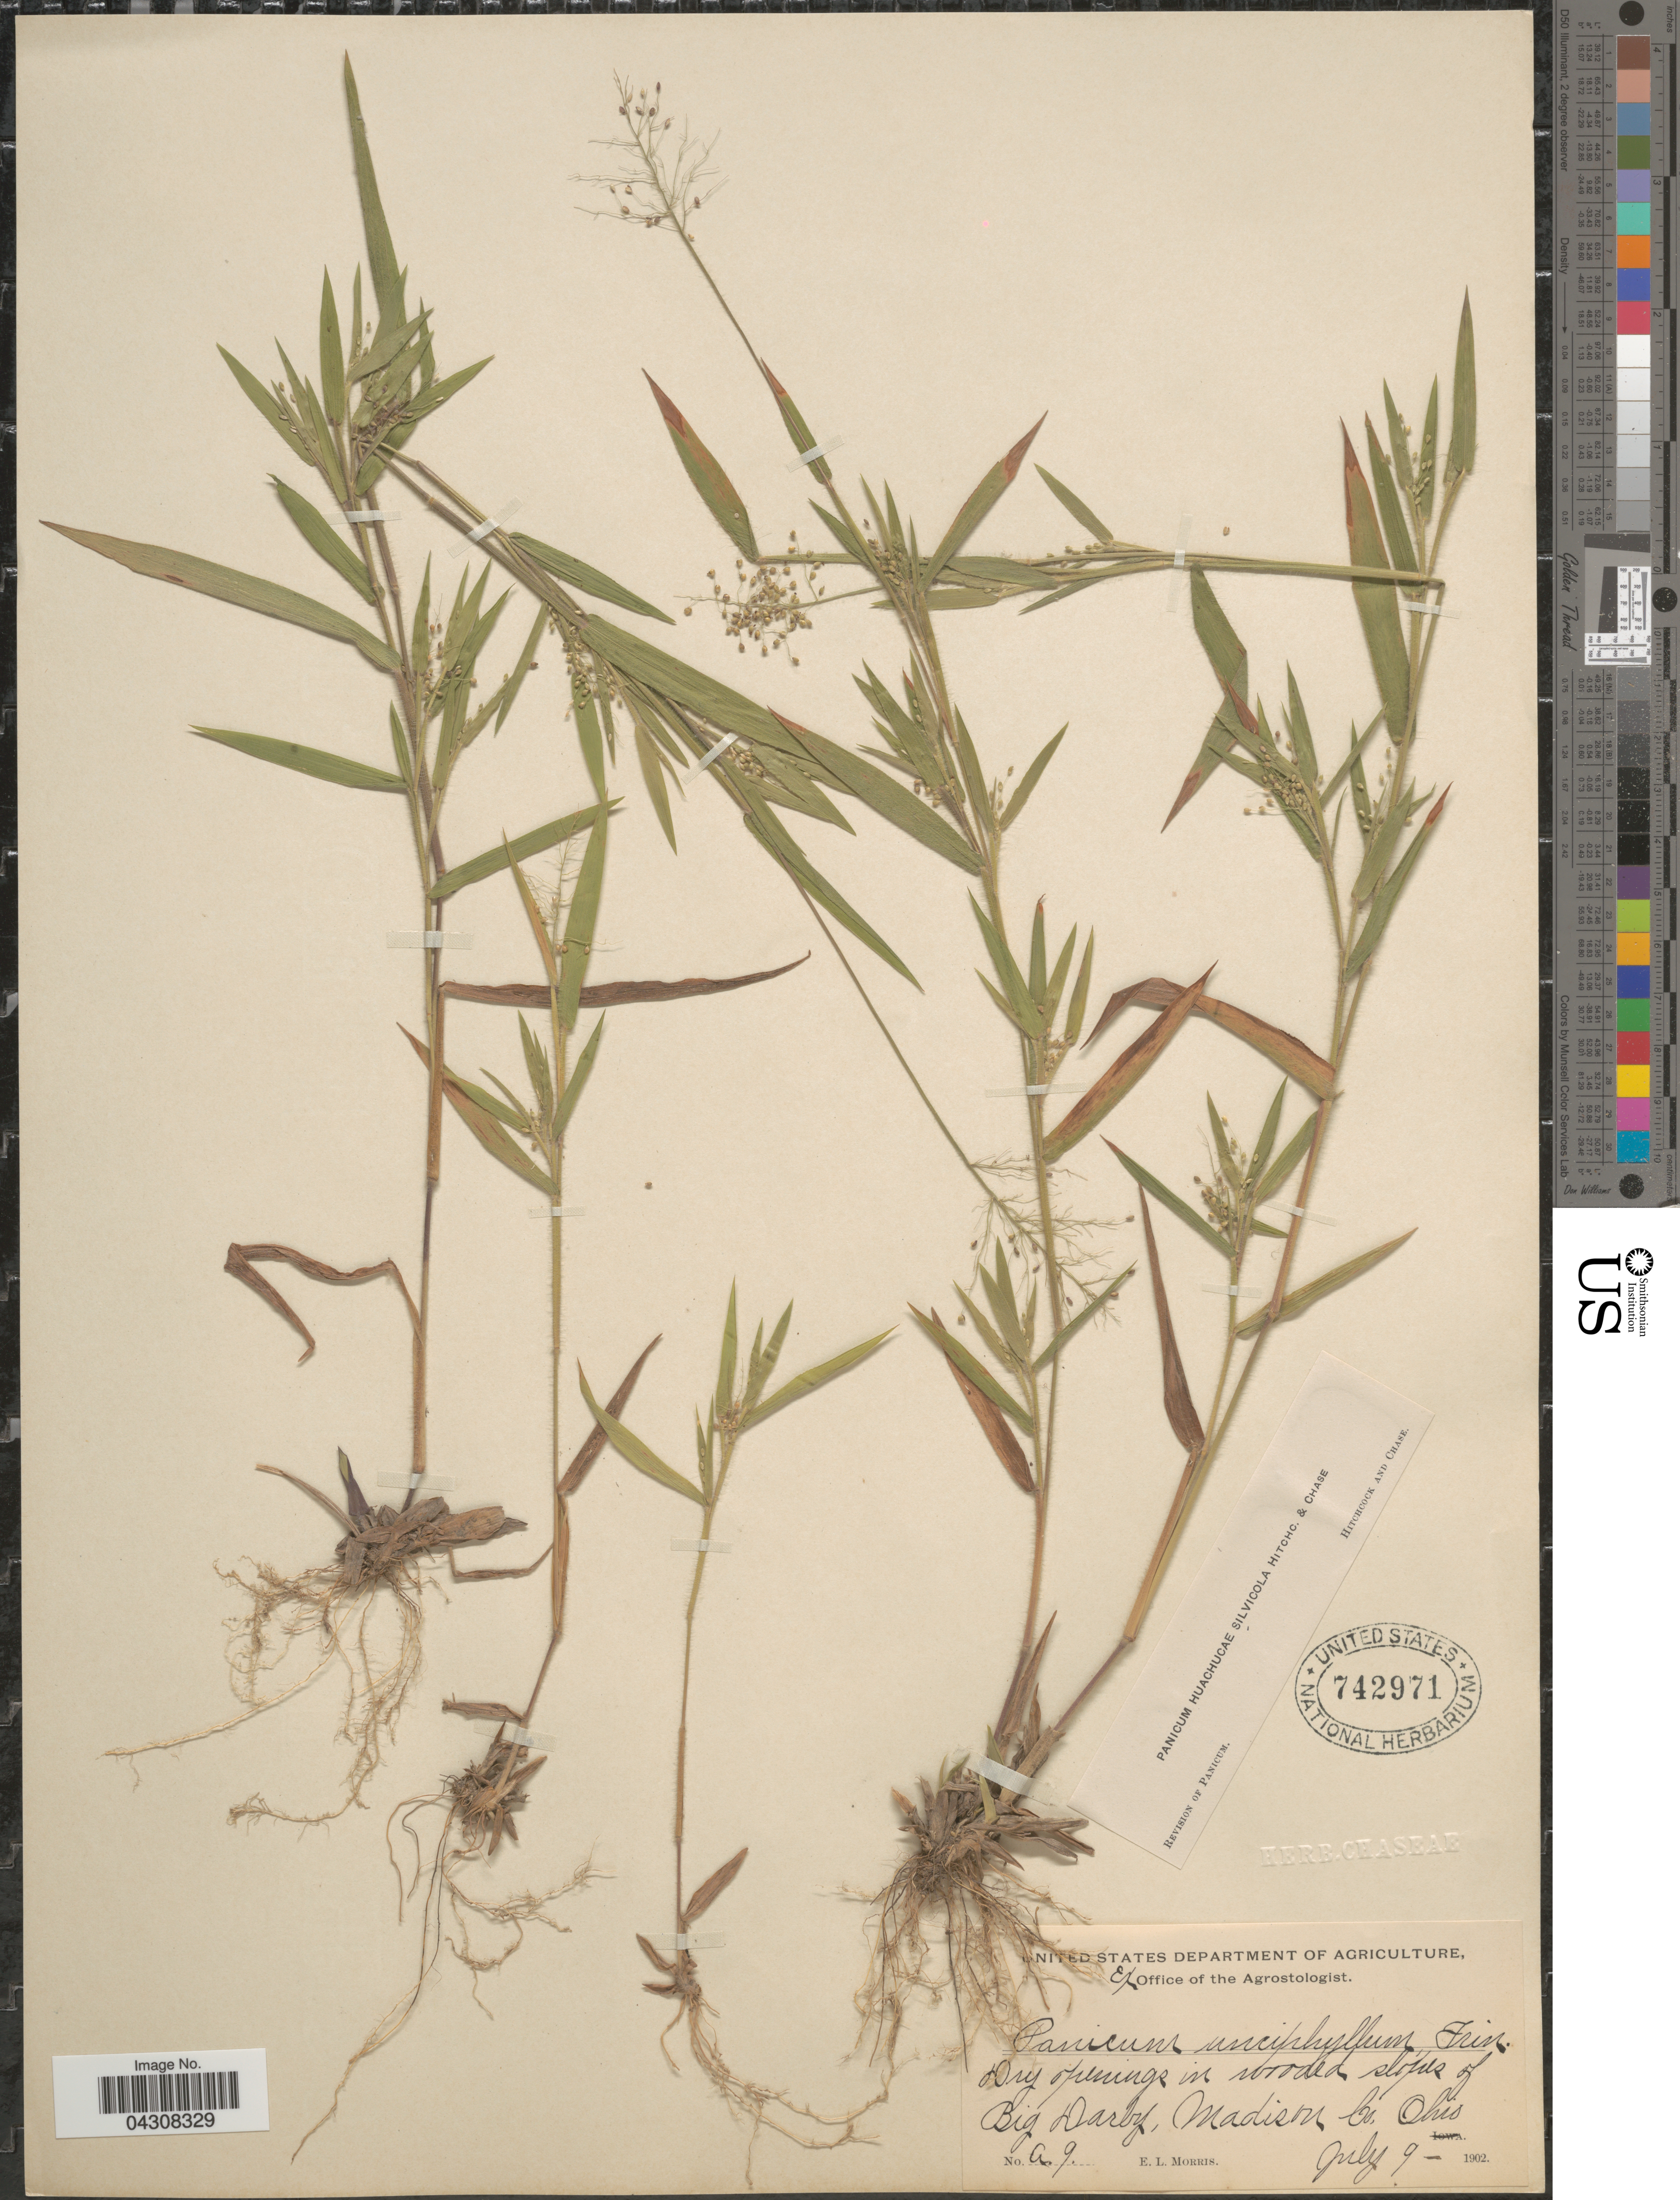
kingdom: Plantae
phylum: Tracheophyta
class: Liliopsida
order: Poales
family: Poaceae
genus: Dichanthelium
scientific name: Dichanthelium acuminatum var. acuminatum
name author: (Sw.) Gould & C.A. Clark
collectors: E. Morris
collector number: A9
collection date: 1902-07-09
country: United States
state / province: Ohio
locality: Dry openings in wooded slopes of Big Darby, Madison Co.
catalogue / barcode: US 742971